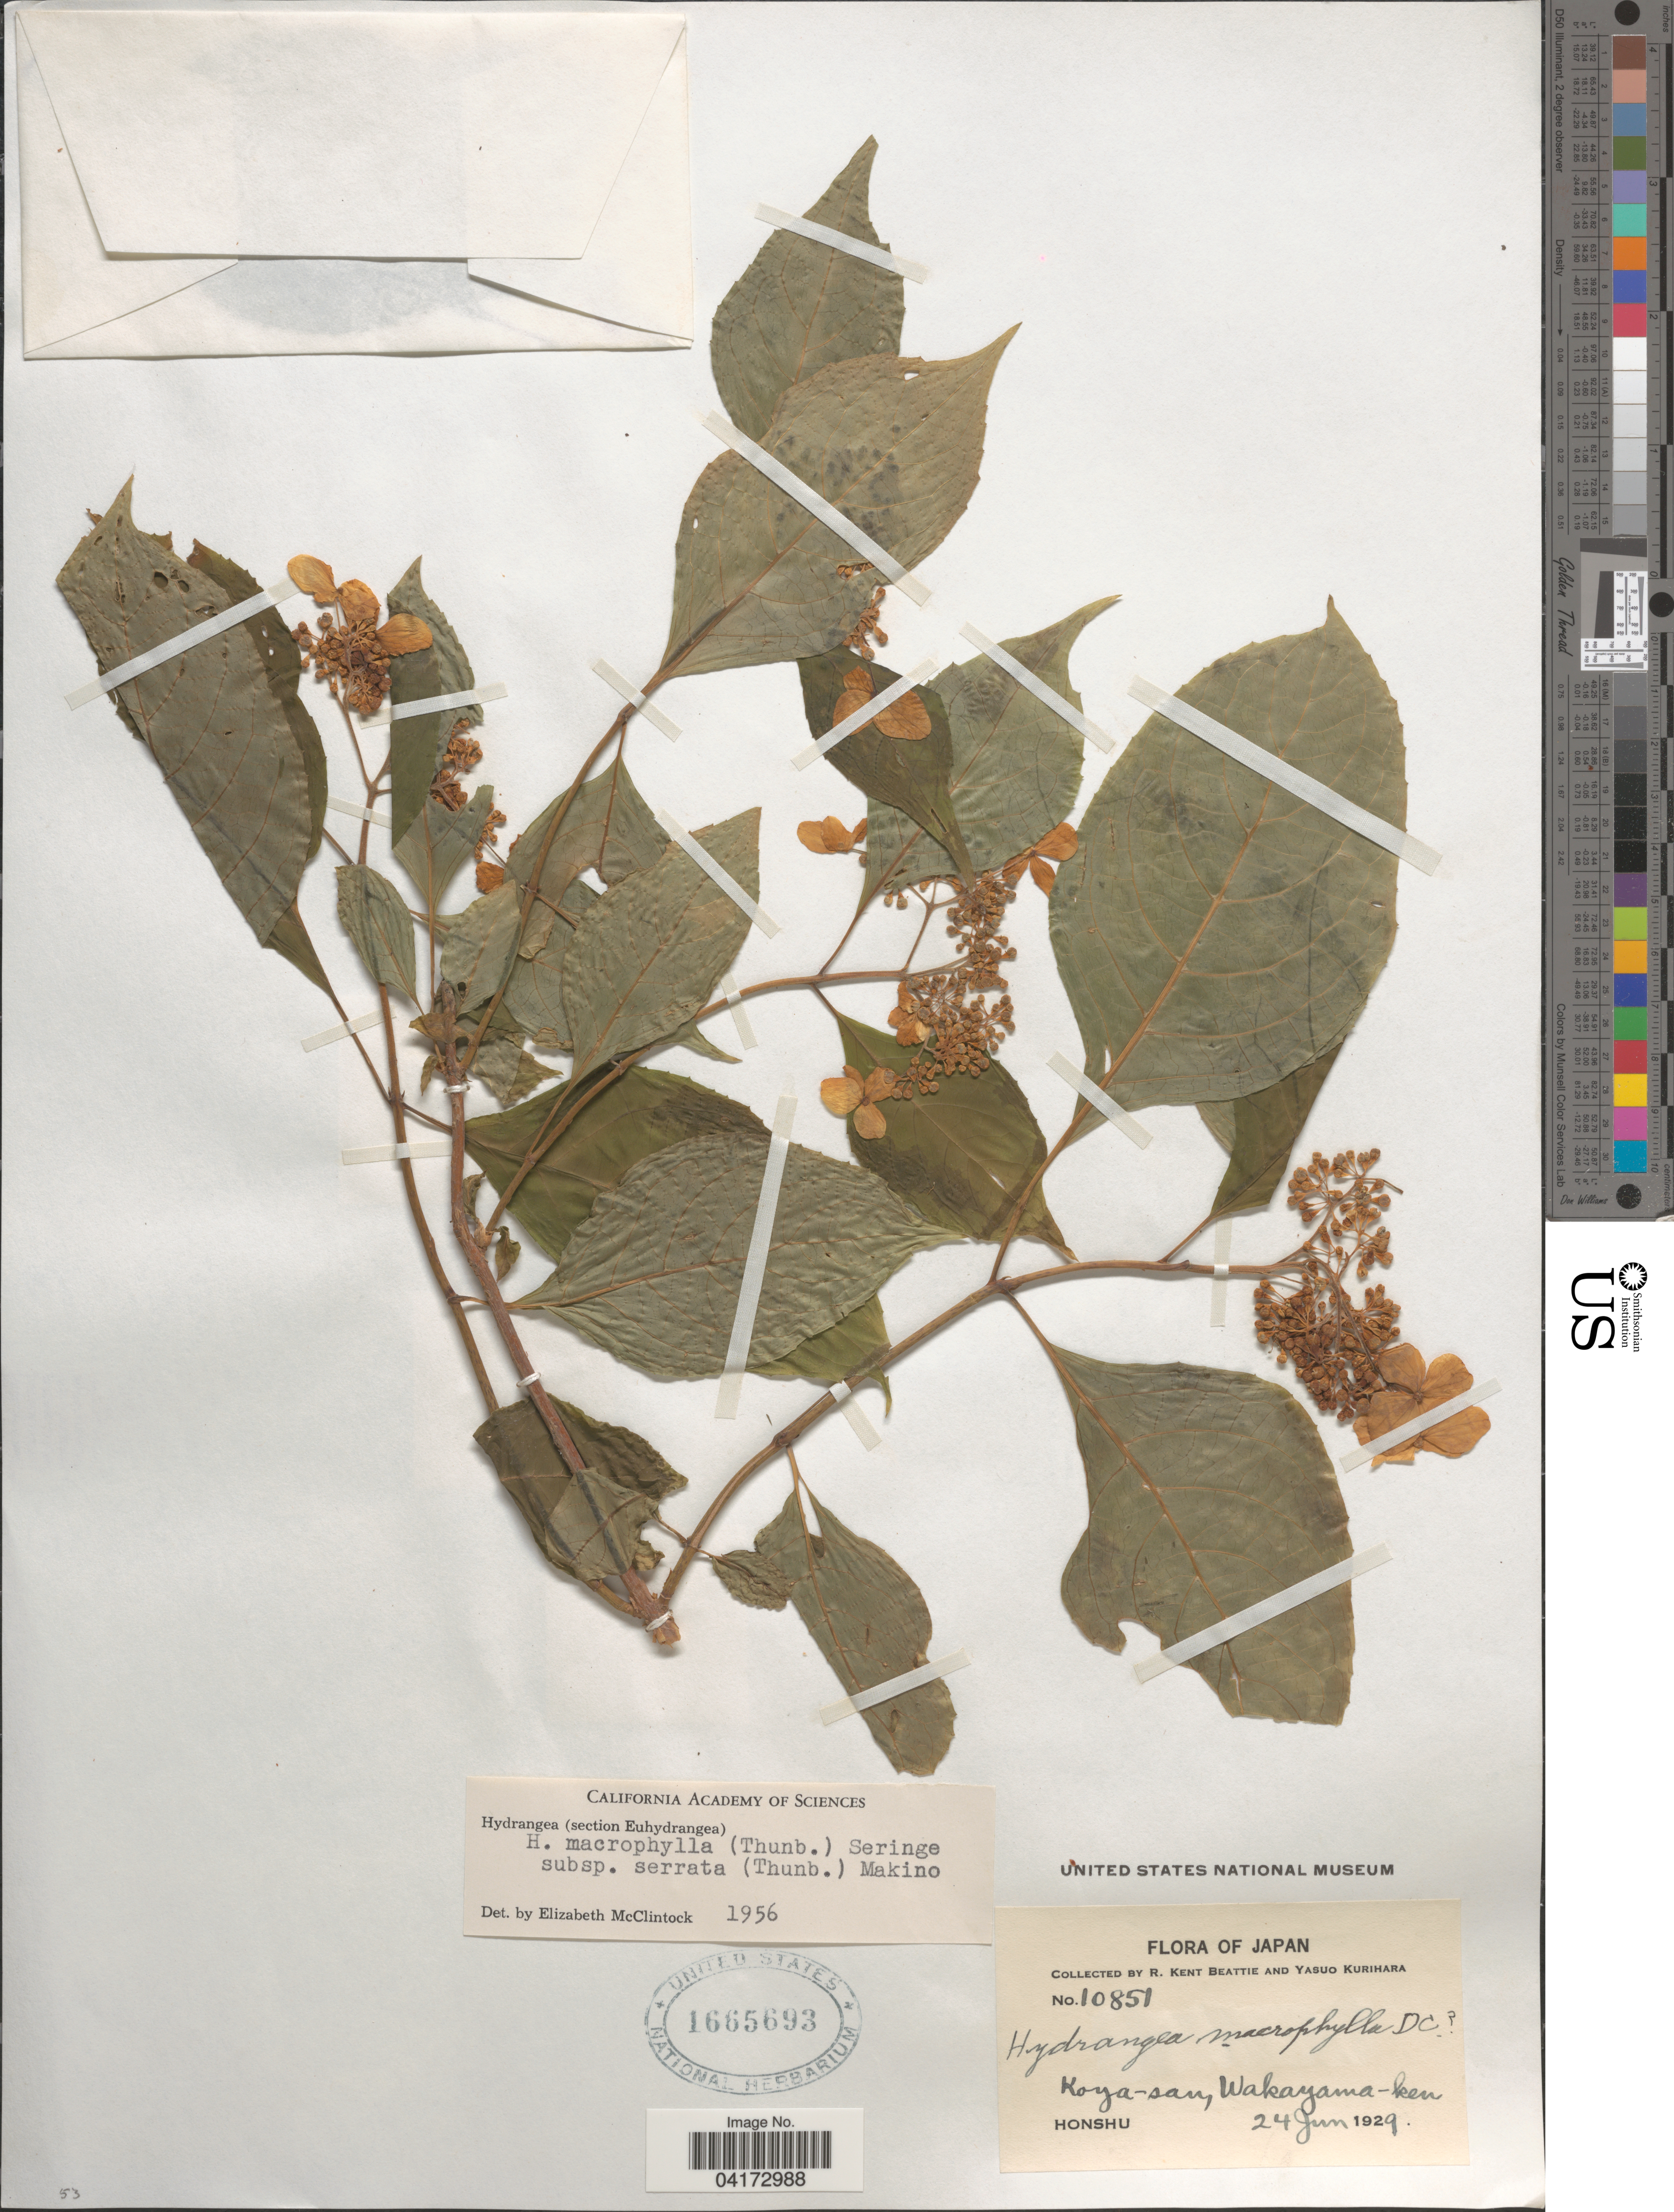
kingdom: Plantae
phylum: Tracheophyta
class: Magnoliopsida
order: Cornales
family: Hydrangeaceae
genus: Hydrangea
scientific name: Hydrangea macrophylla subsp. serrata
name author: (Thunb.) Makino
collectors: R. K. Beattie & Y. Kurihara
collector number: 10851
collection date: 1929-06-24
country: Japan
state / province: Wakayama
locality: Koya-san, Wakayama-ken. Honshu.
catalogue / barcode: US 1665693